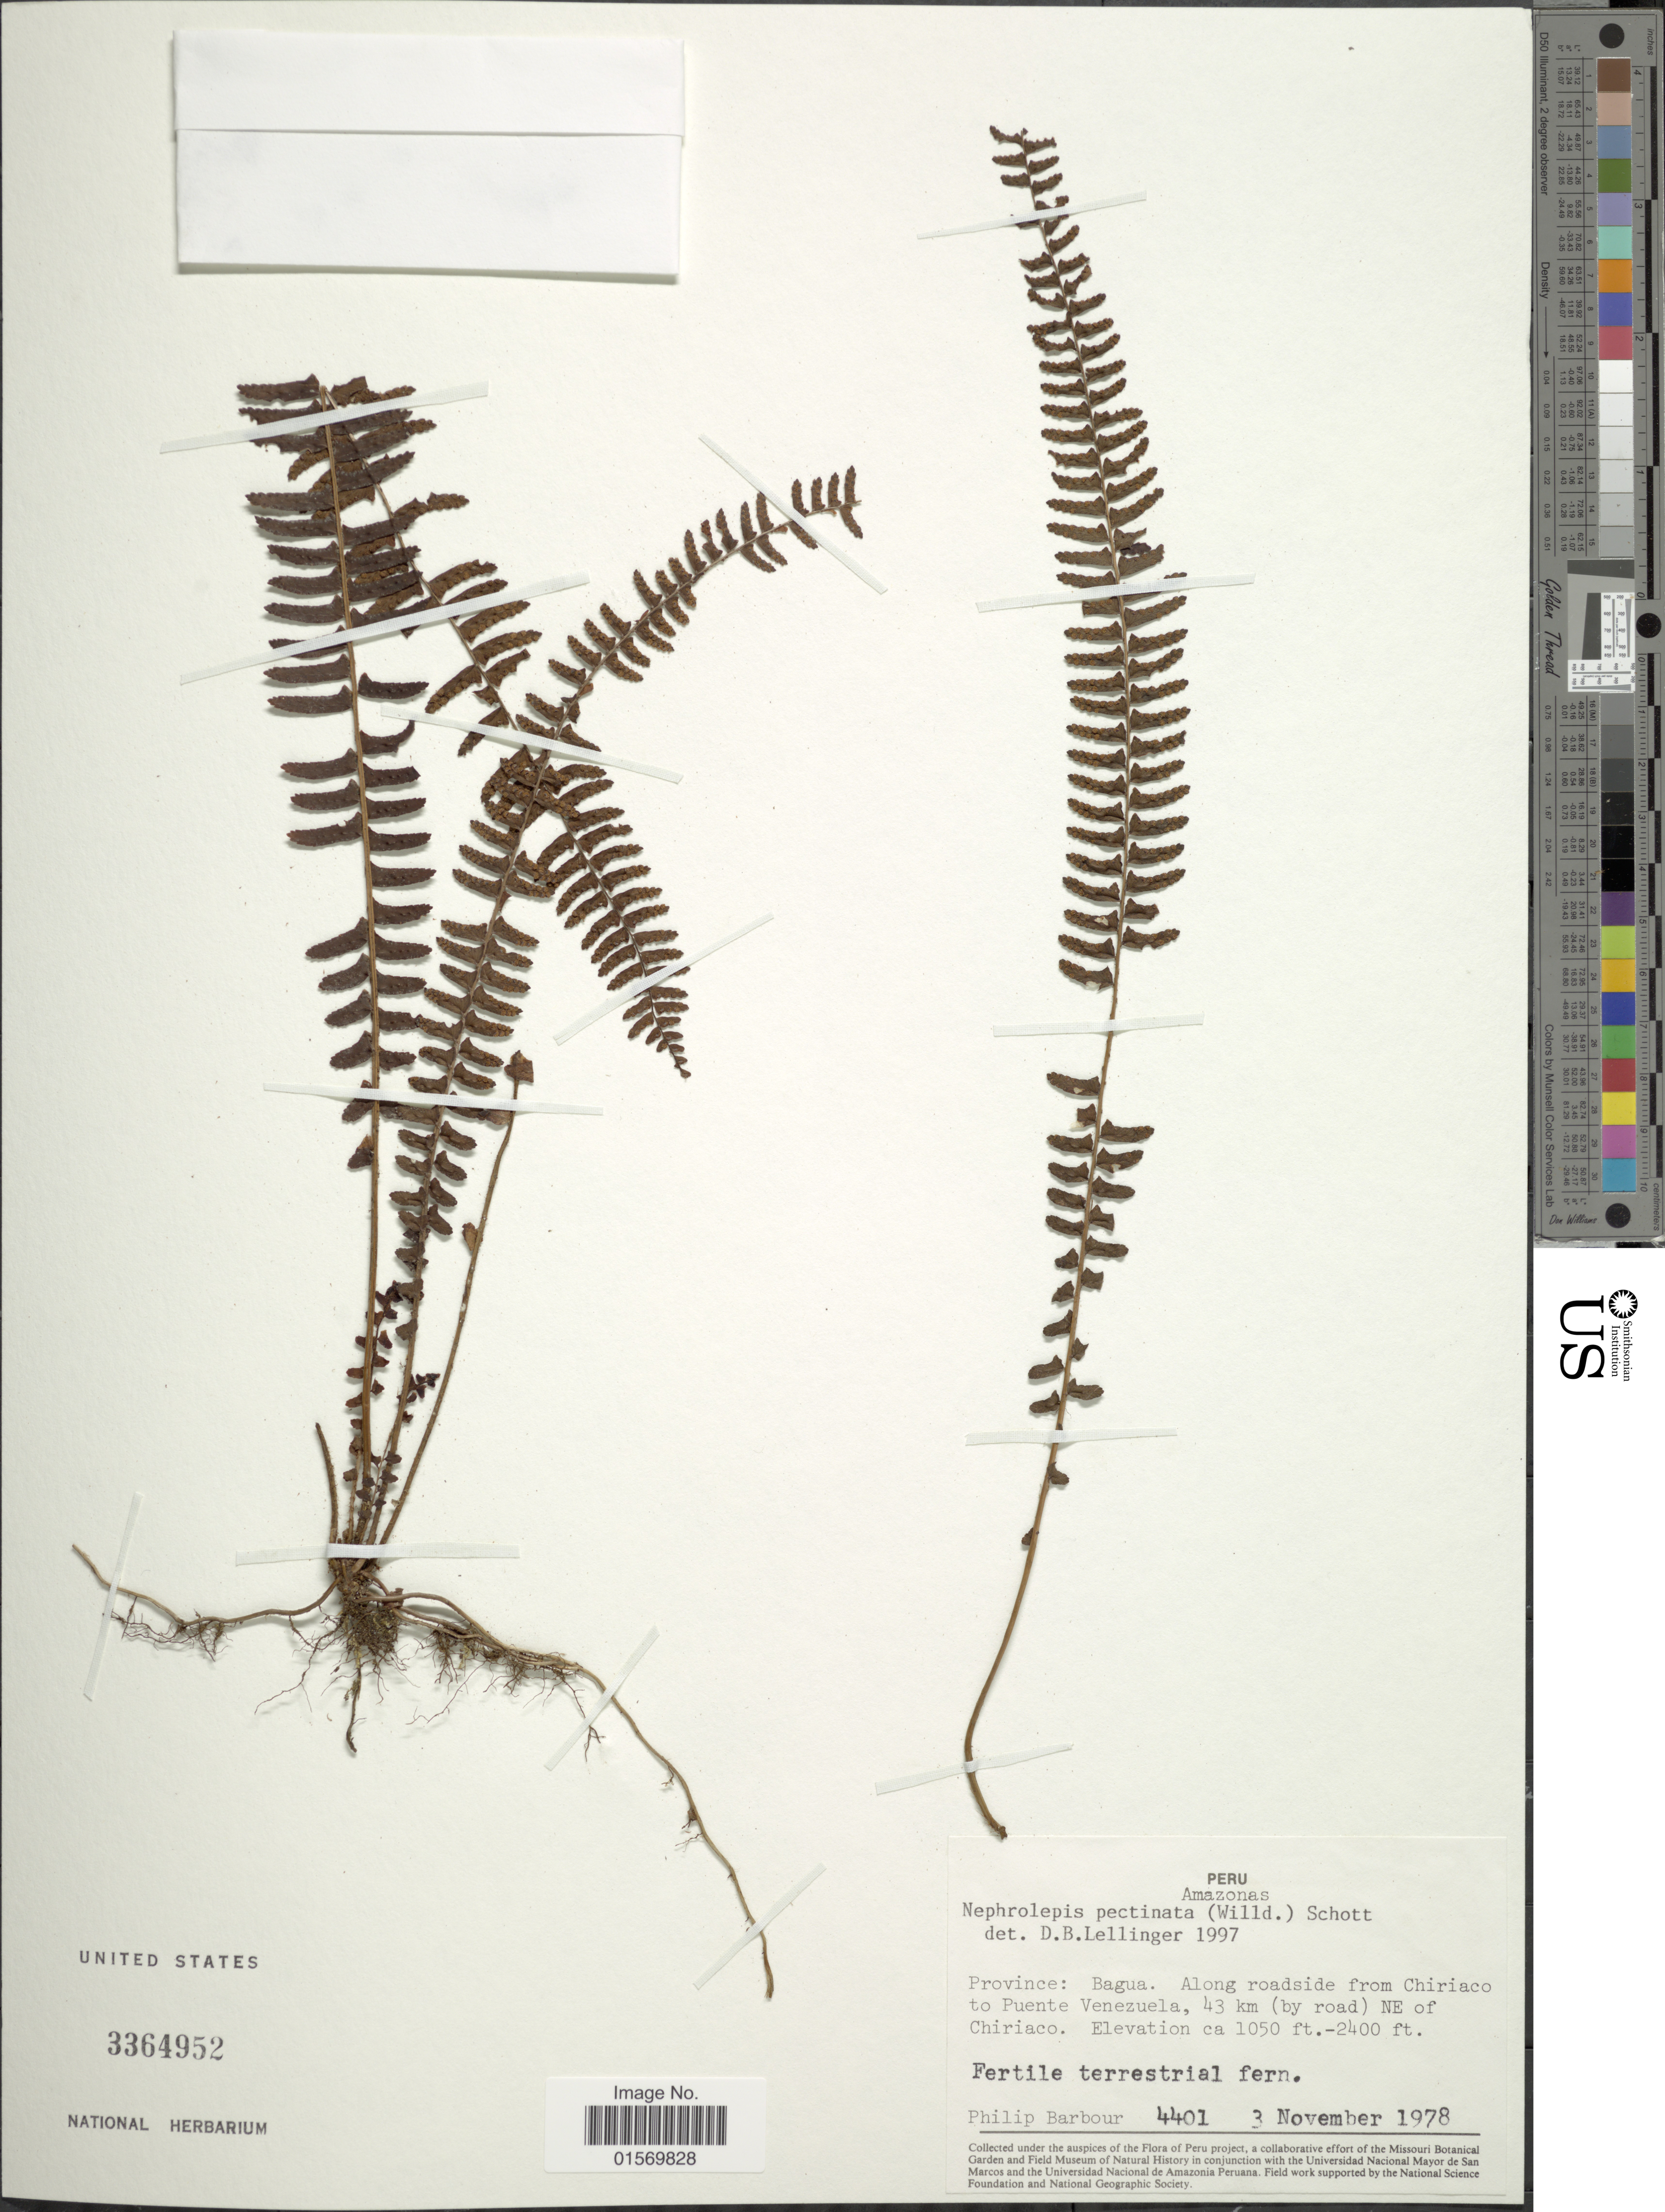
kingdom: Plantae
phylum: Tracheophyta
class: Polypodiopsida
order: Polypodiales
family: Nephrolepidaceae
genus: Nephrolepis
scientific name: Nephrolepis pectinata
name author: (Willd.) Schott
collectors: P. Barbour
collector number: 4401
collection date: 1978-11-03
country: Peru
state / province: Amazonas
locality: Province: Bagua, along roadside from Chiriaco to Puente Venezuela, 43 km (by road) NE of Chiriaco.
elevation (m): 320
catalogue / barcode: US 3364952